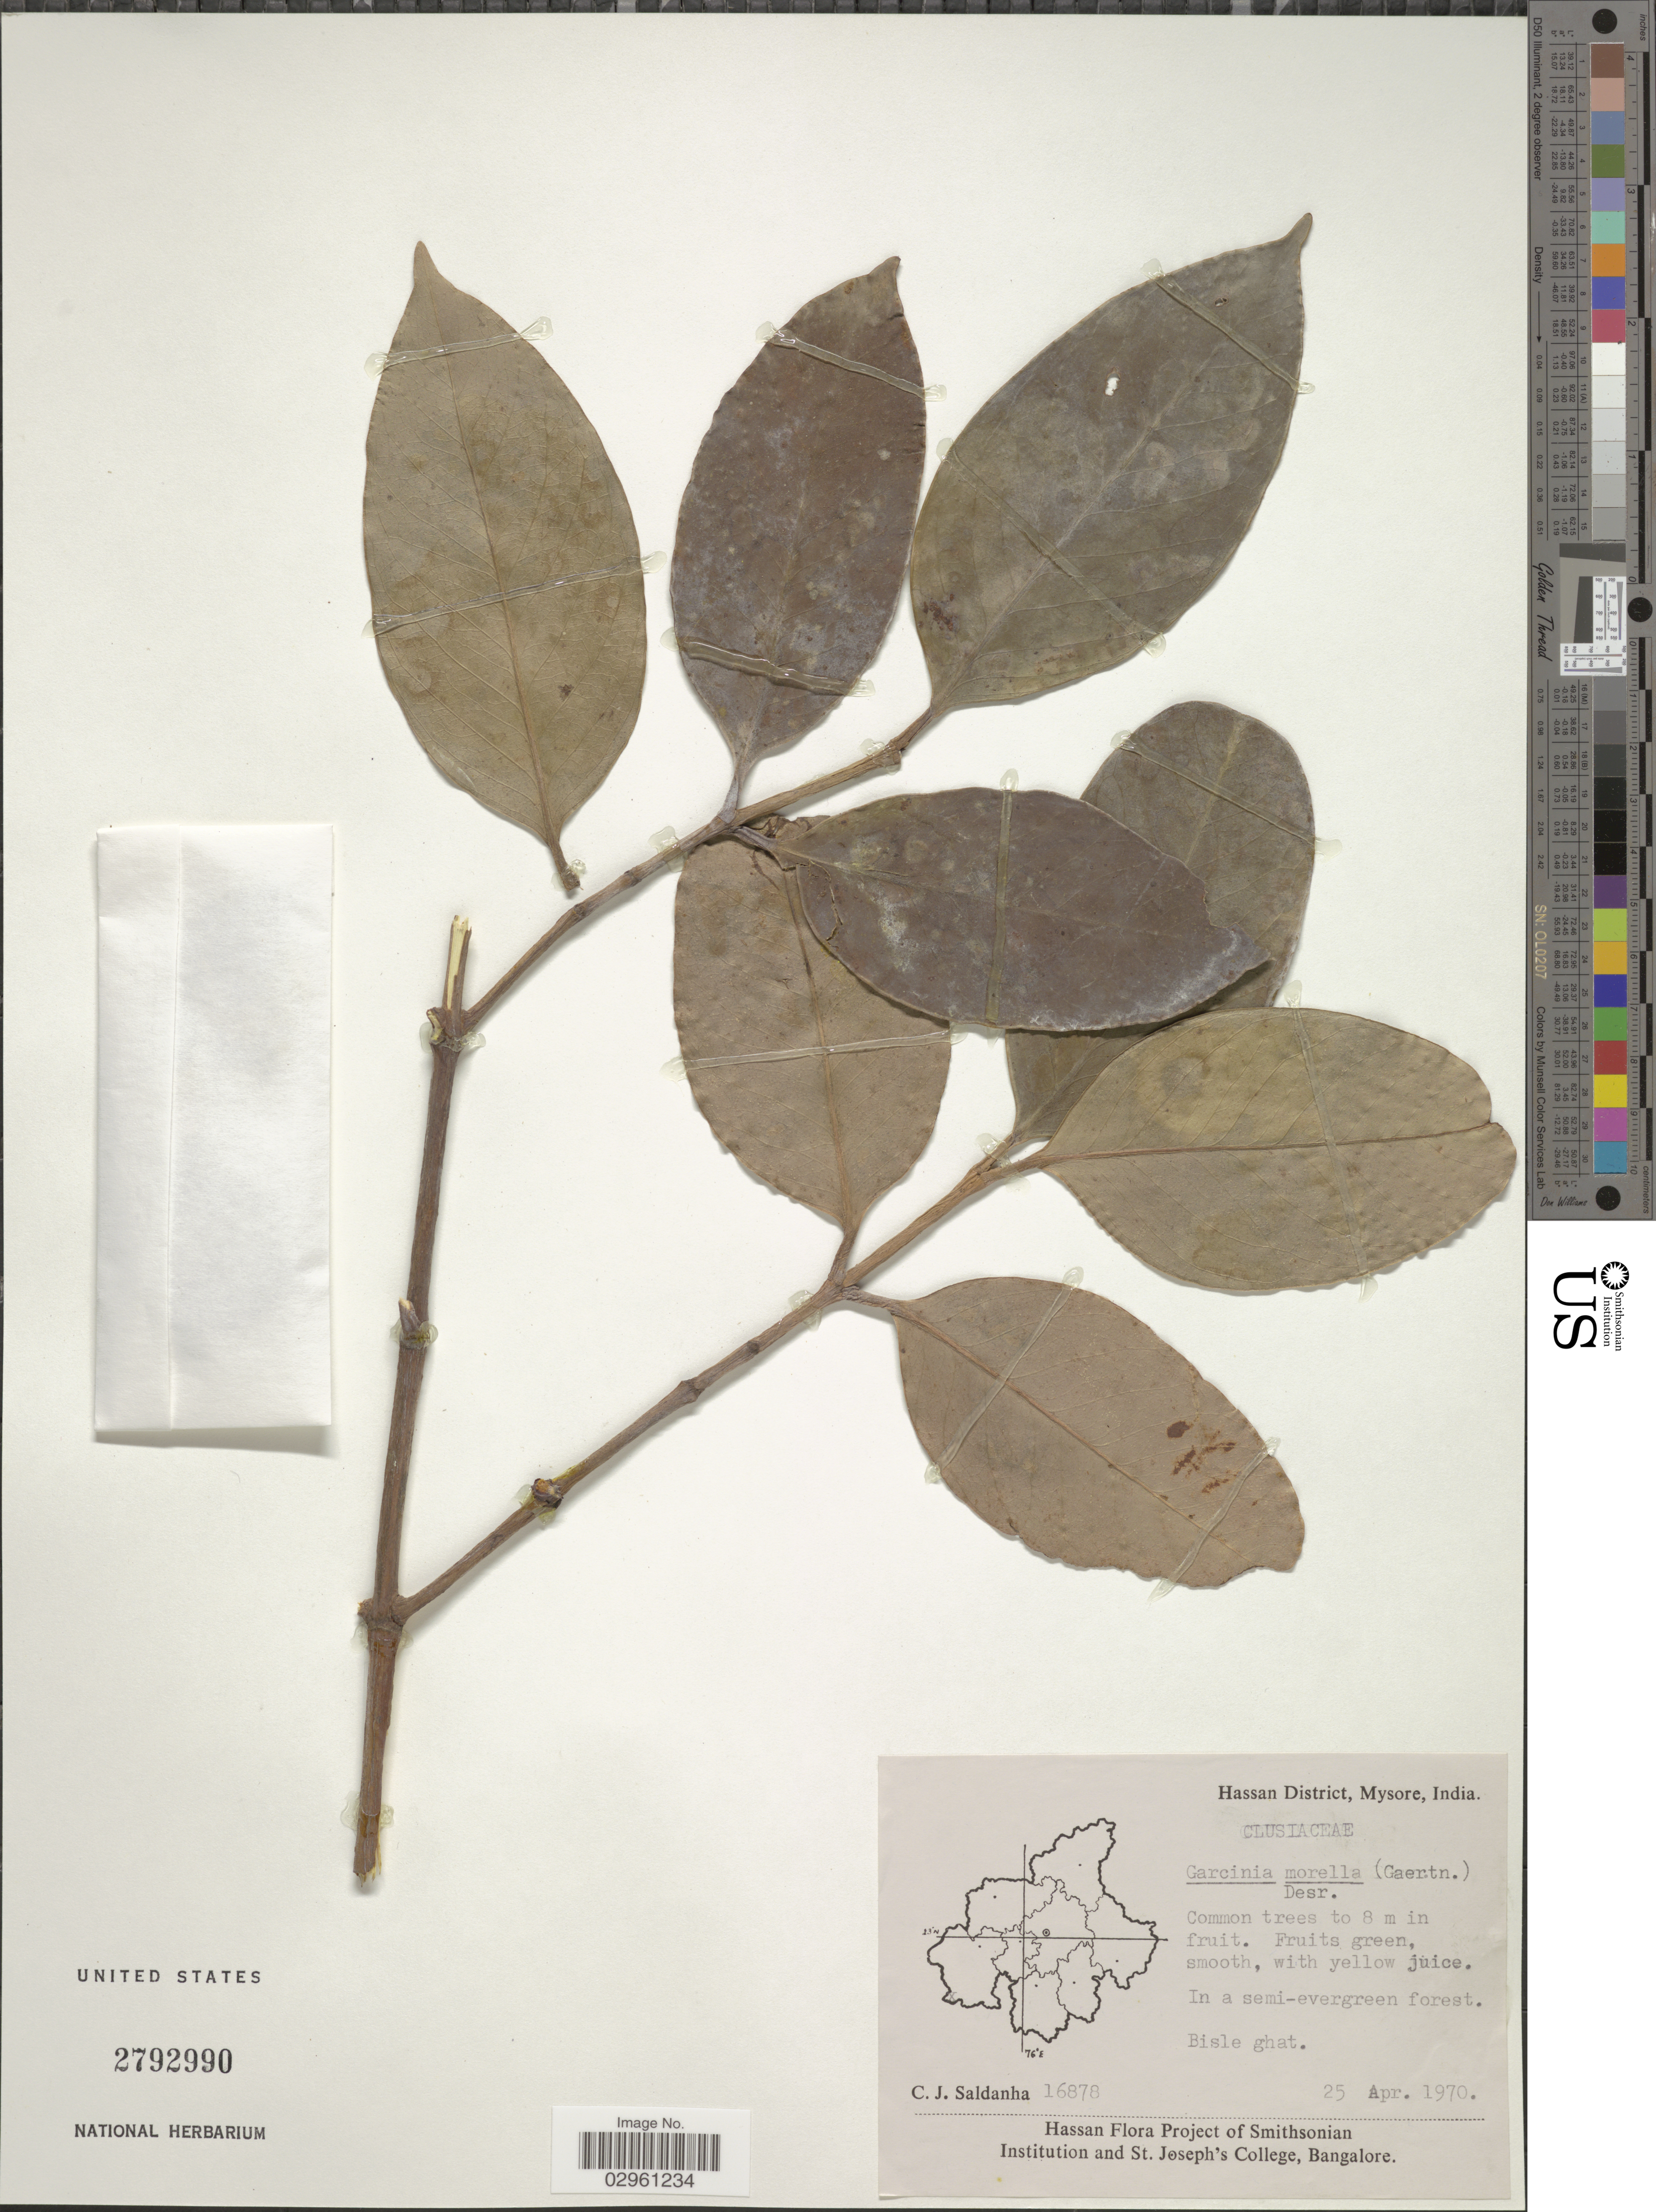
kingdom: Plantae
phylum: Tracheophyta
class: Magnoliopsida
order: Malpighiales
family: Clusiaceae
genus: Garcinia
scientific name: Garcinia morella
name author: (Gaertn.) Desr.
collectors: C. J. Saldanha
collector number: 16878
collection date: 1970-04-25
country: India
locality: Hassan District, Mysore. In a semi-evergreen forest. Bisle ghat.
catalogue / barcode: US 2792990